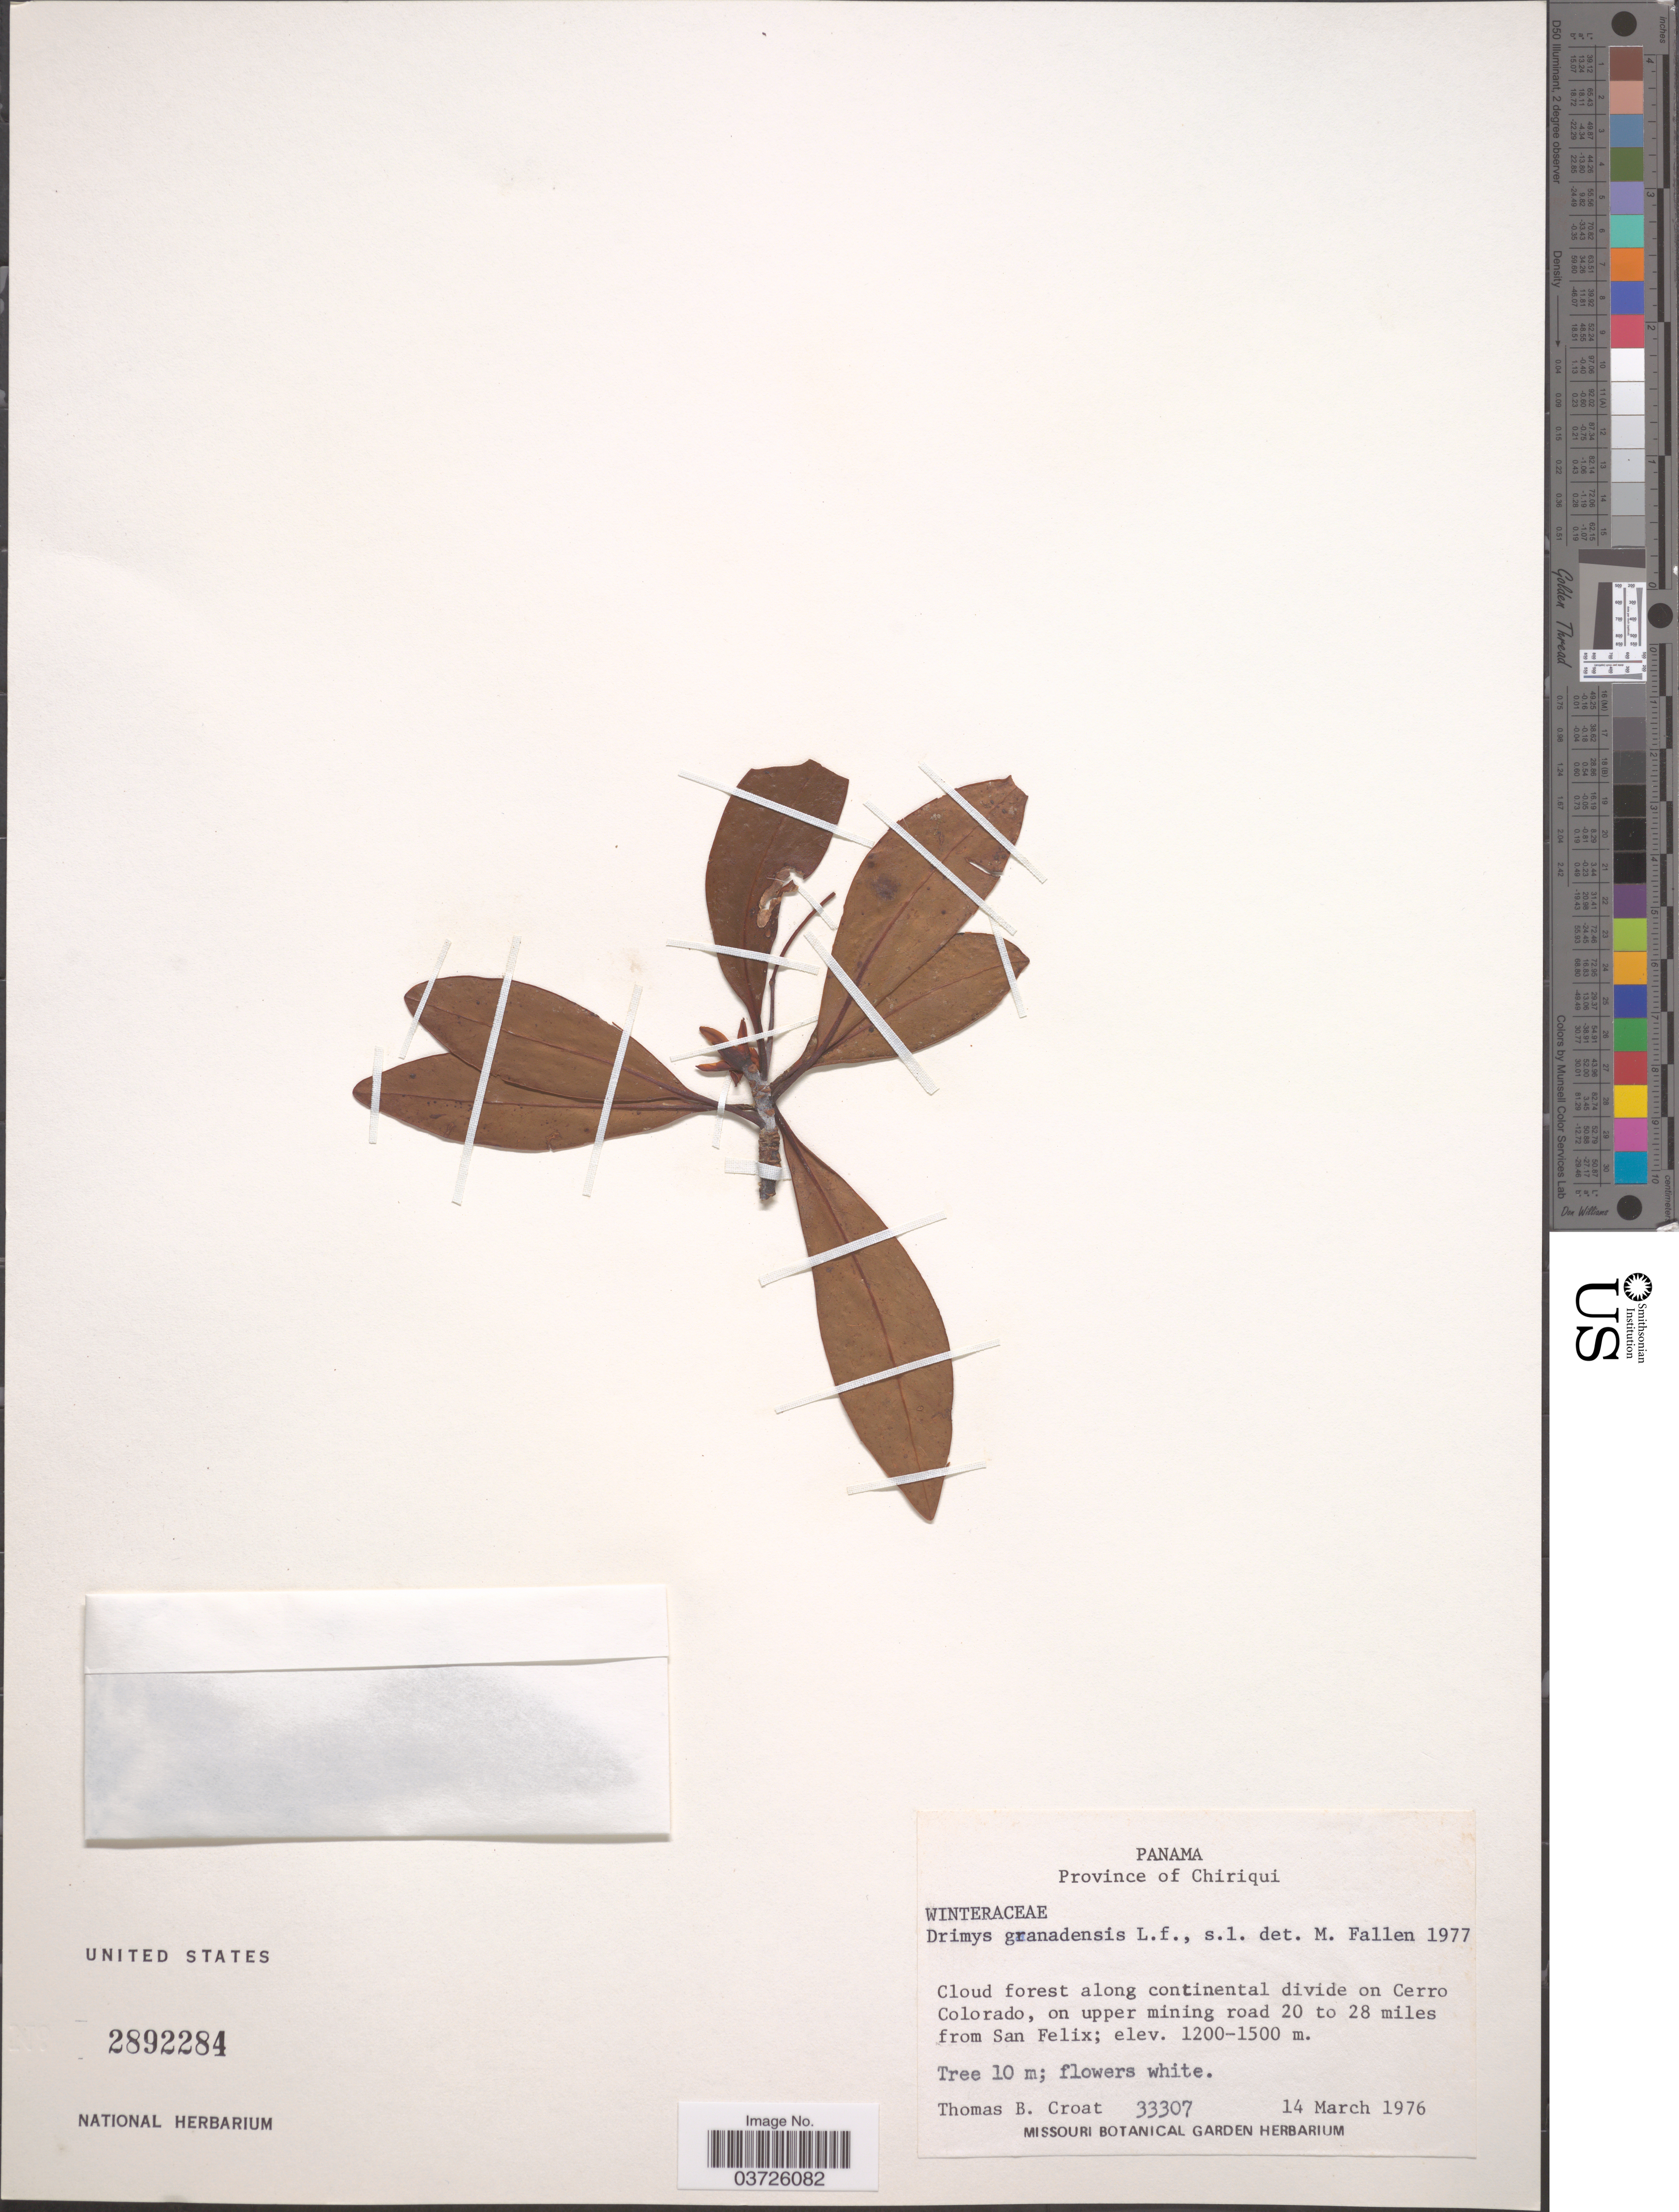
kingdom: Plantae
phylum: Tracheophyta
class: Magnoliopsida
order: Canellales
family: Winteraceae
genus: Drimys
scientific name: Drimys granadensis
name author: L. f.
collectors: T. B. Croat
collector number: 33307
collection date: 1976-03-14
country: Panama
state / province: Chiriqui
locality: Cloud forest along continental divide on Cerro Colorado, on upper mining road 20 to 28 miles from San Felix.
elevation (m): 1200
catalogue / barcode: US 2892284